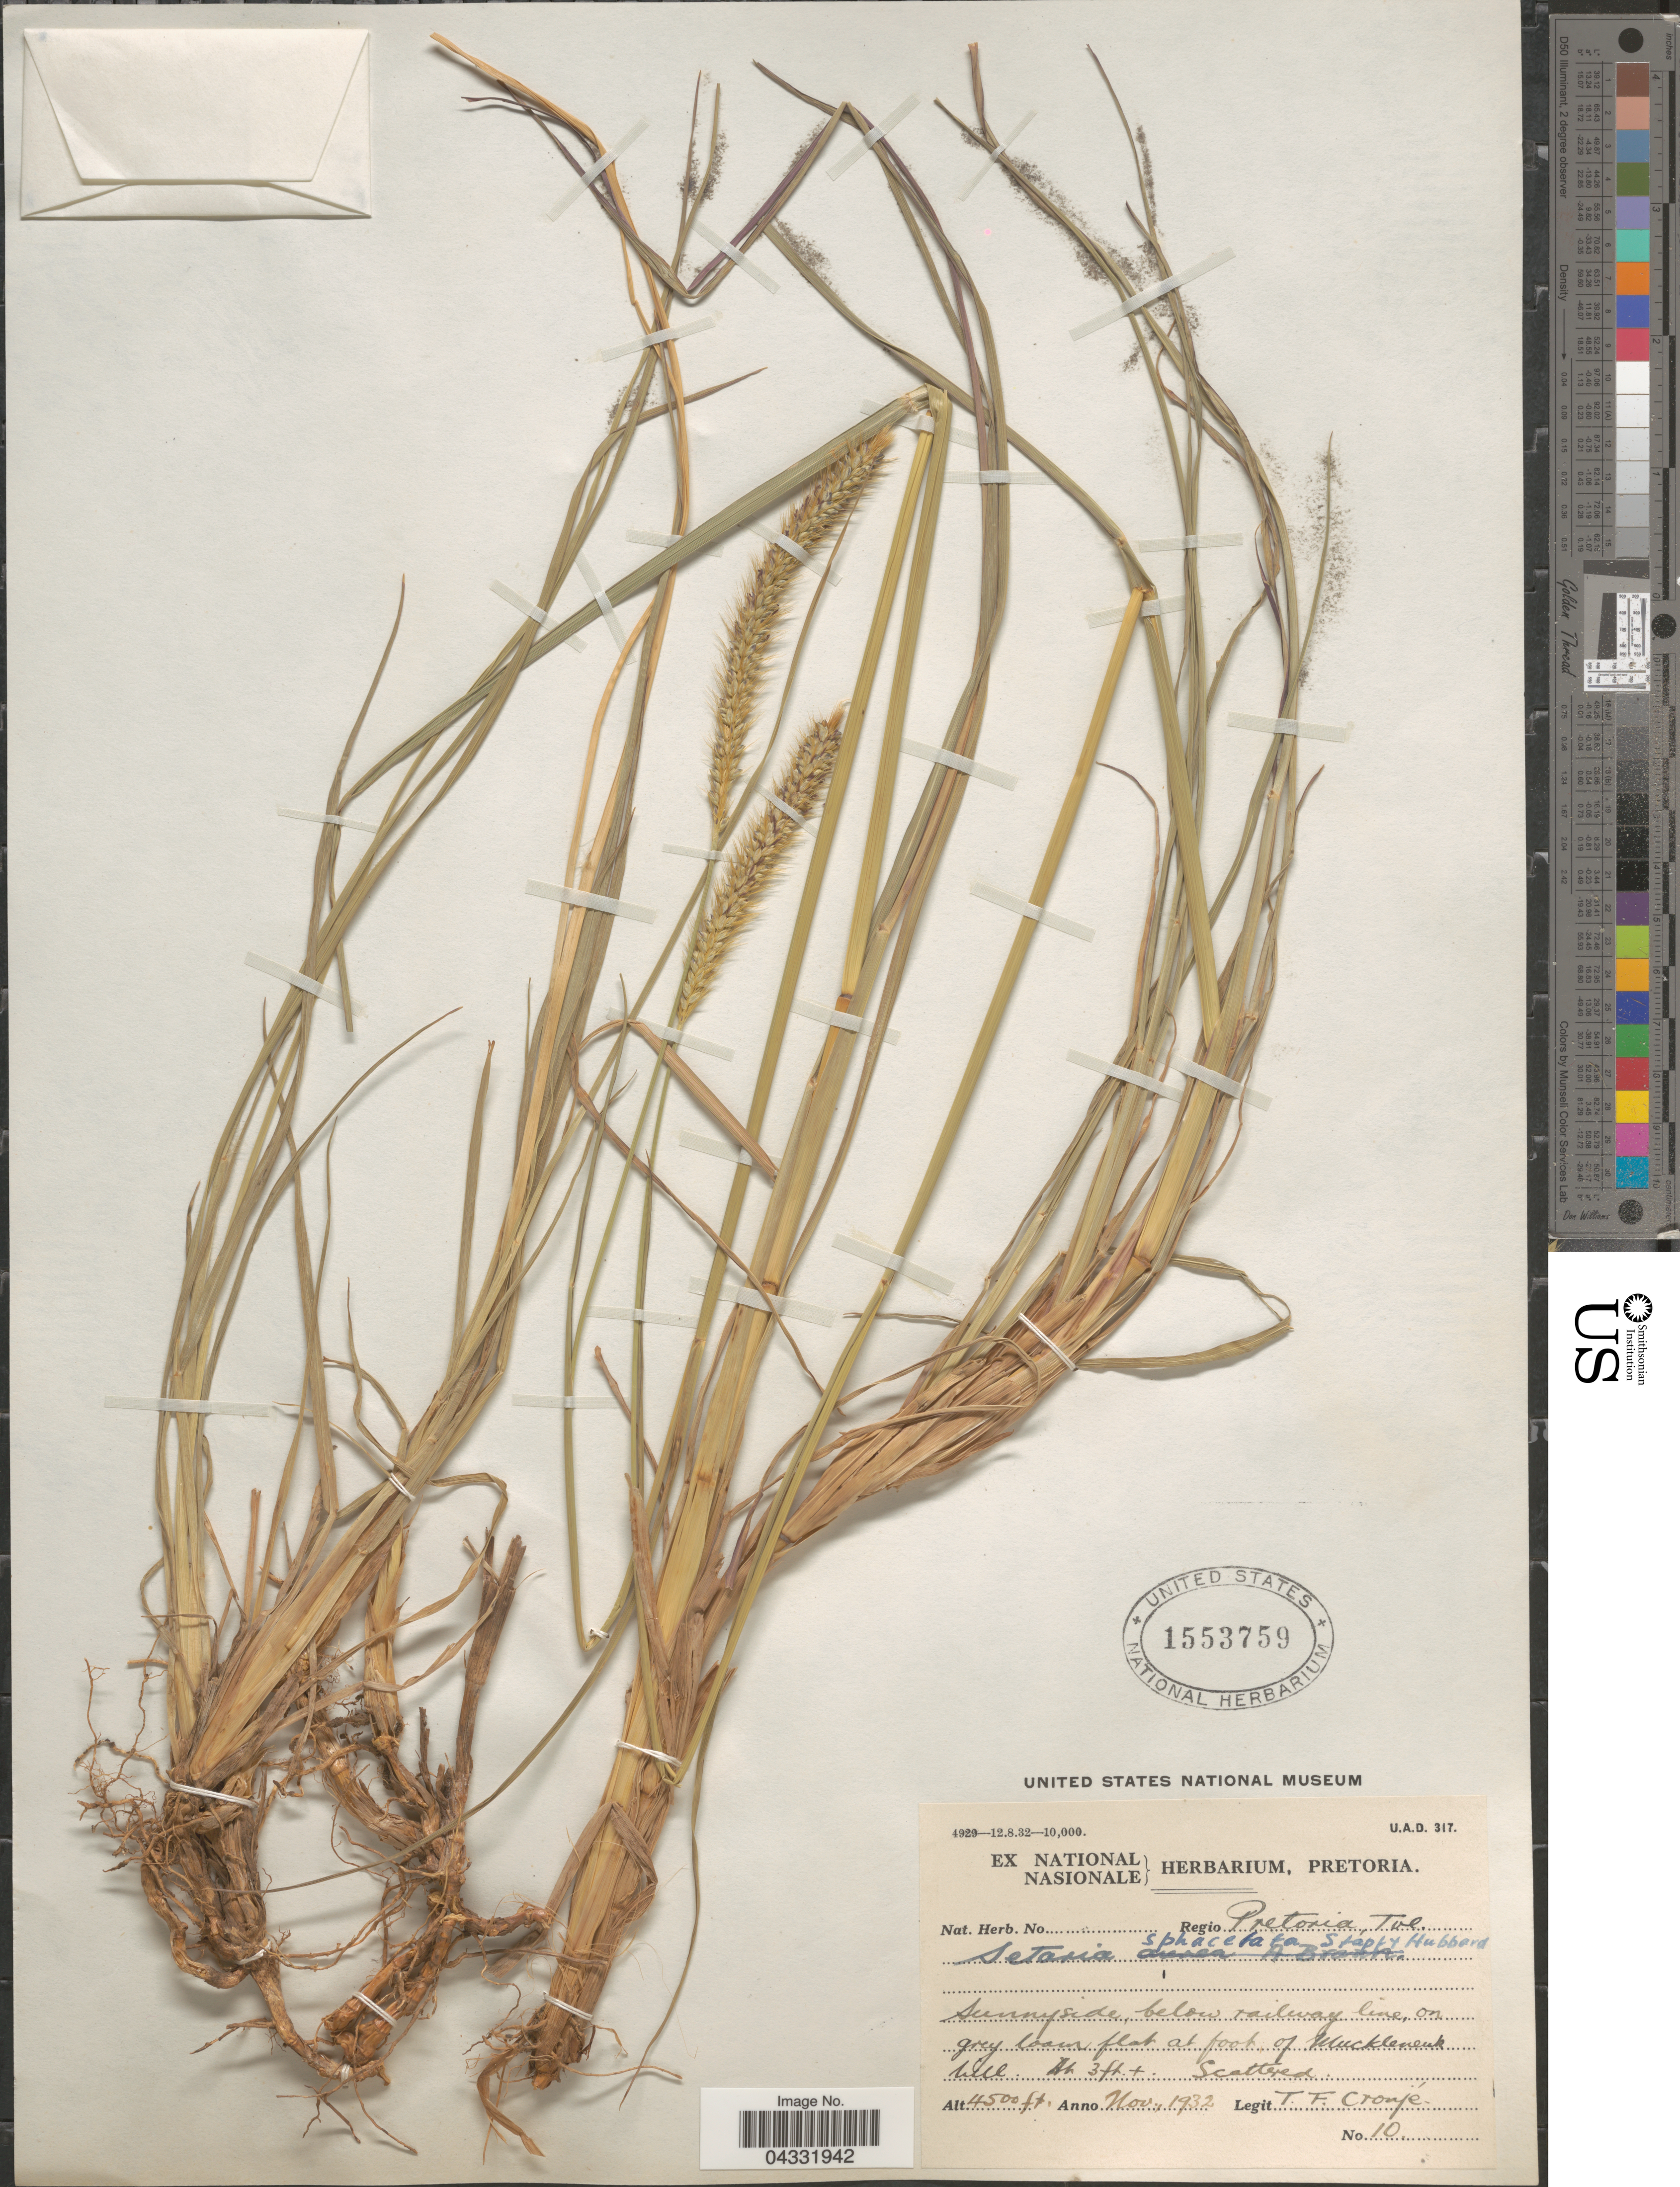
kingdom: Plantae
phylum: Tracheophyta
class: Liliopsida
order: Poales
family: Poaceae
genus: Setaria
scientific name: Setaria sphacelata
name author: (Schumach.) Stapf & Hubb. ex Moss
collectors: T. Cronje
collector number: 10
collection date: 1932-11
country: South Africa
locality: Regio Pretoria, Tvl. Sunnyside, below railway line, on grey loam flat at foot of Muckleneuk hill.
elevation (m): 1372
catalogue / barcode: US 1553759